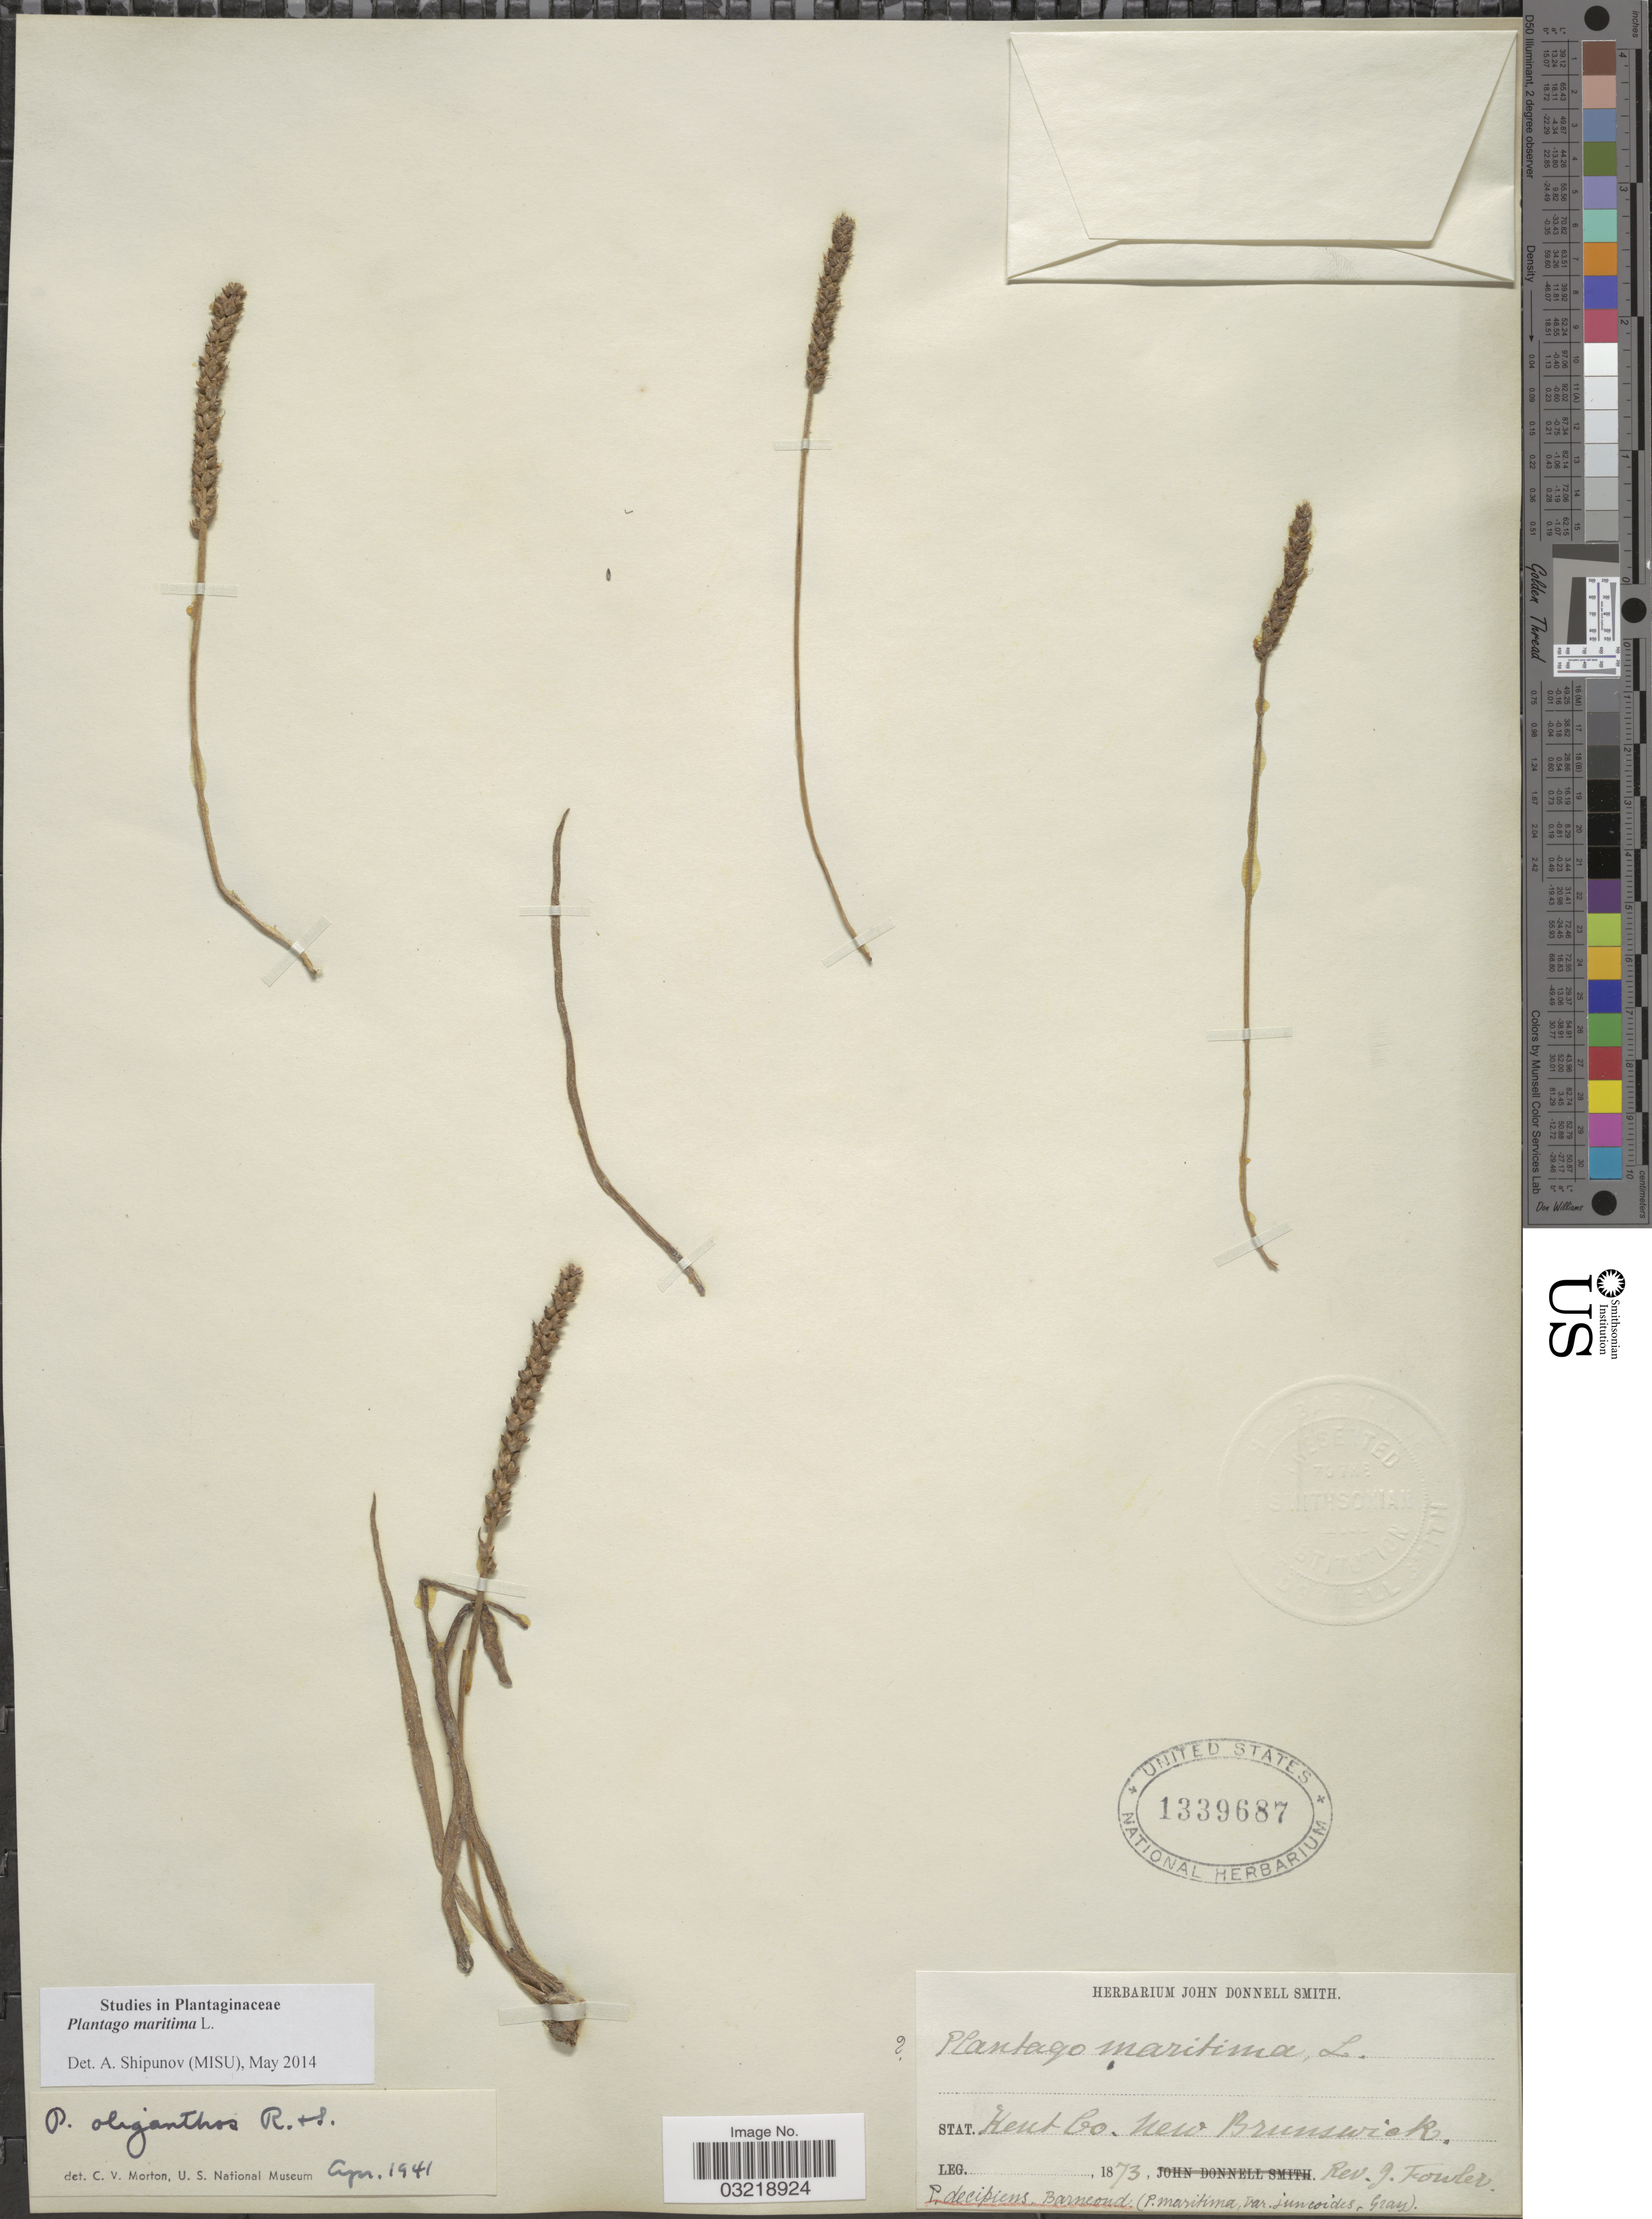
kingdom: Plantae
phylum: Tracheophyta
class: Magnoliopsida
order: Lamiales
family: Plantaginaceae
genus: Plantago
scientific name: Plantago maritima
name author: L.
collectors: J. P. Fowler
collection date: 1873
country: Canada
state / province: New Brunswick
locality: Stat. Kent Co.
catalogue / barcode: US 1339687